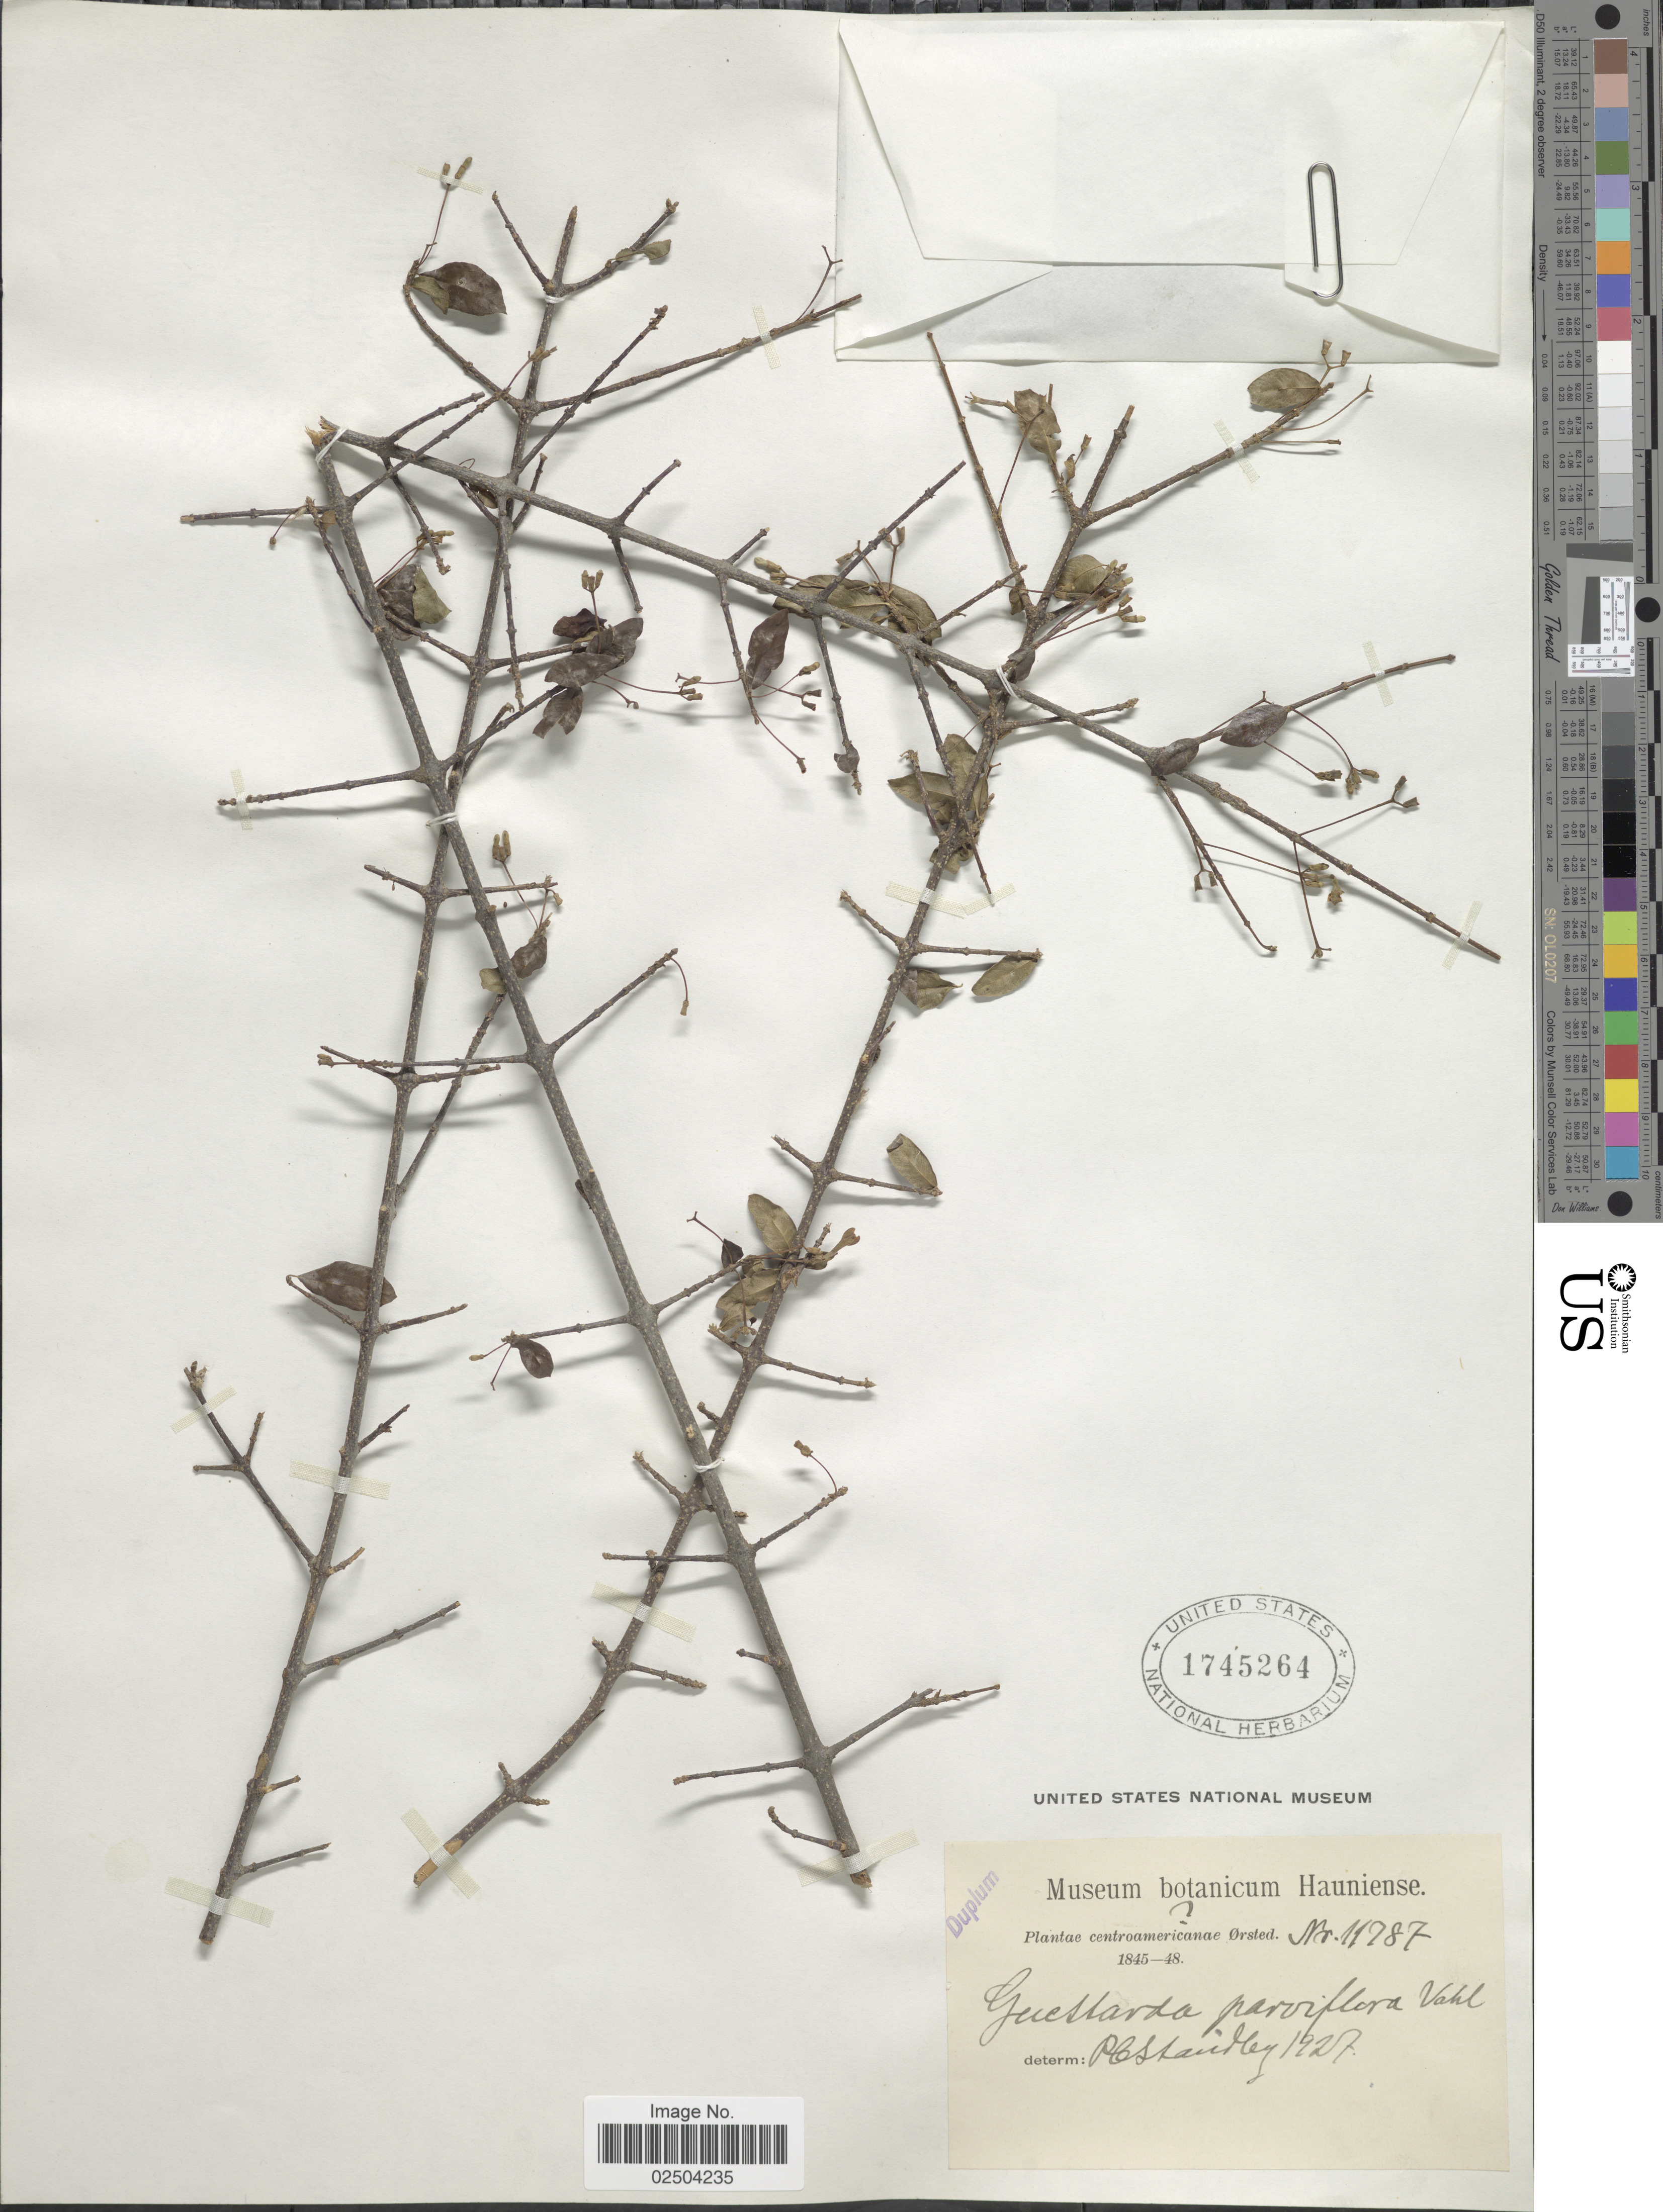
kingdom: Plantae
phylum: Tracheophyta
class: Magnoliopsida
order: Gentianales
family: Rubiaceae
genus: Guettarda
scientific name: Guettarda parviflora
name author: Vahl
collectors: Ørsted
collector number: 11787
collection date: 1845/1848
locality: Centroamericanae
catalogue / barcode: US 1745264